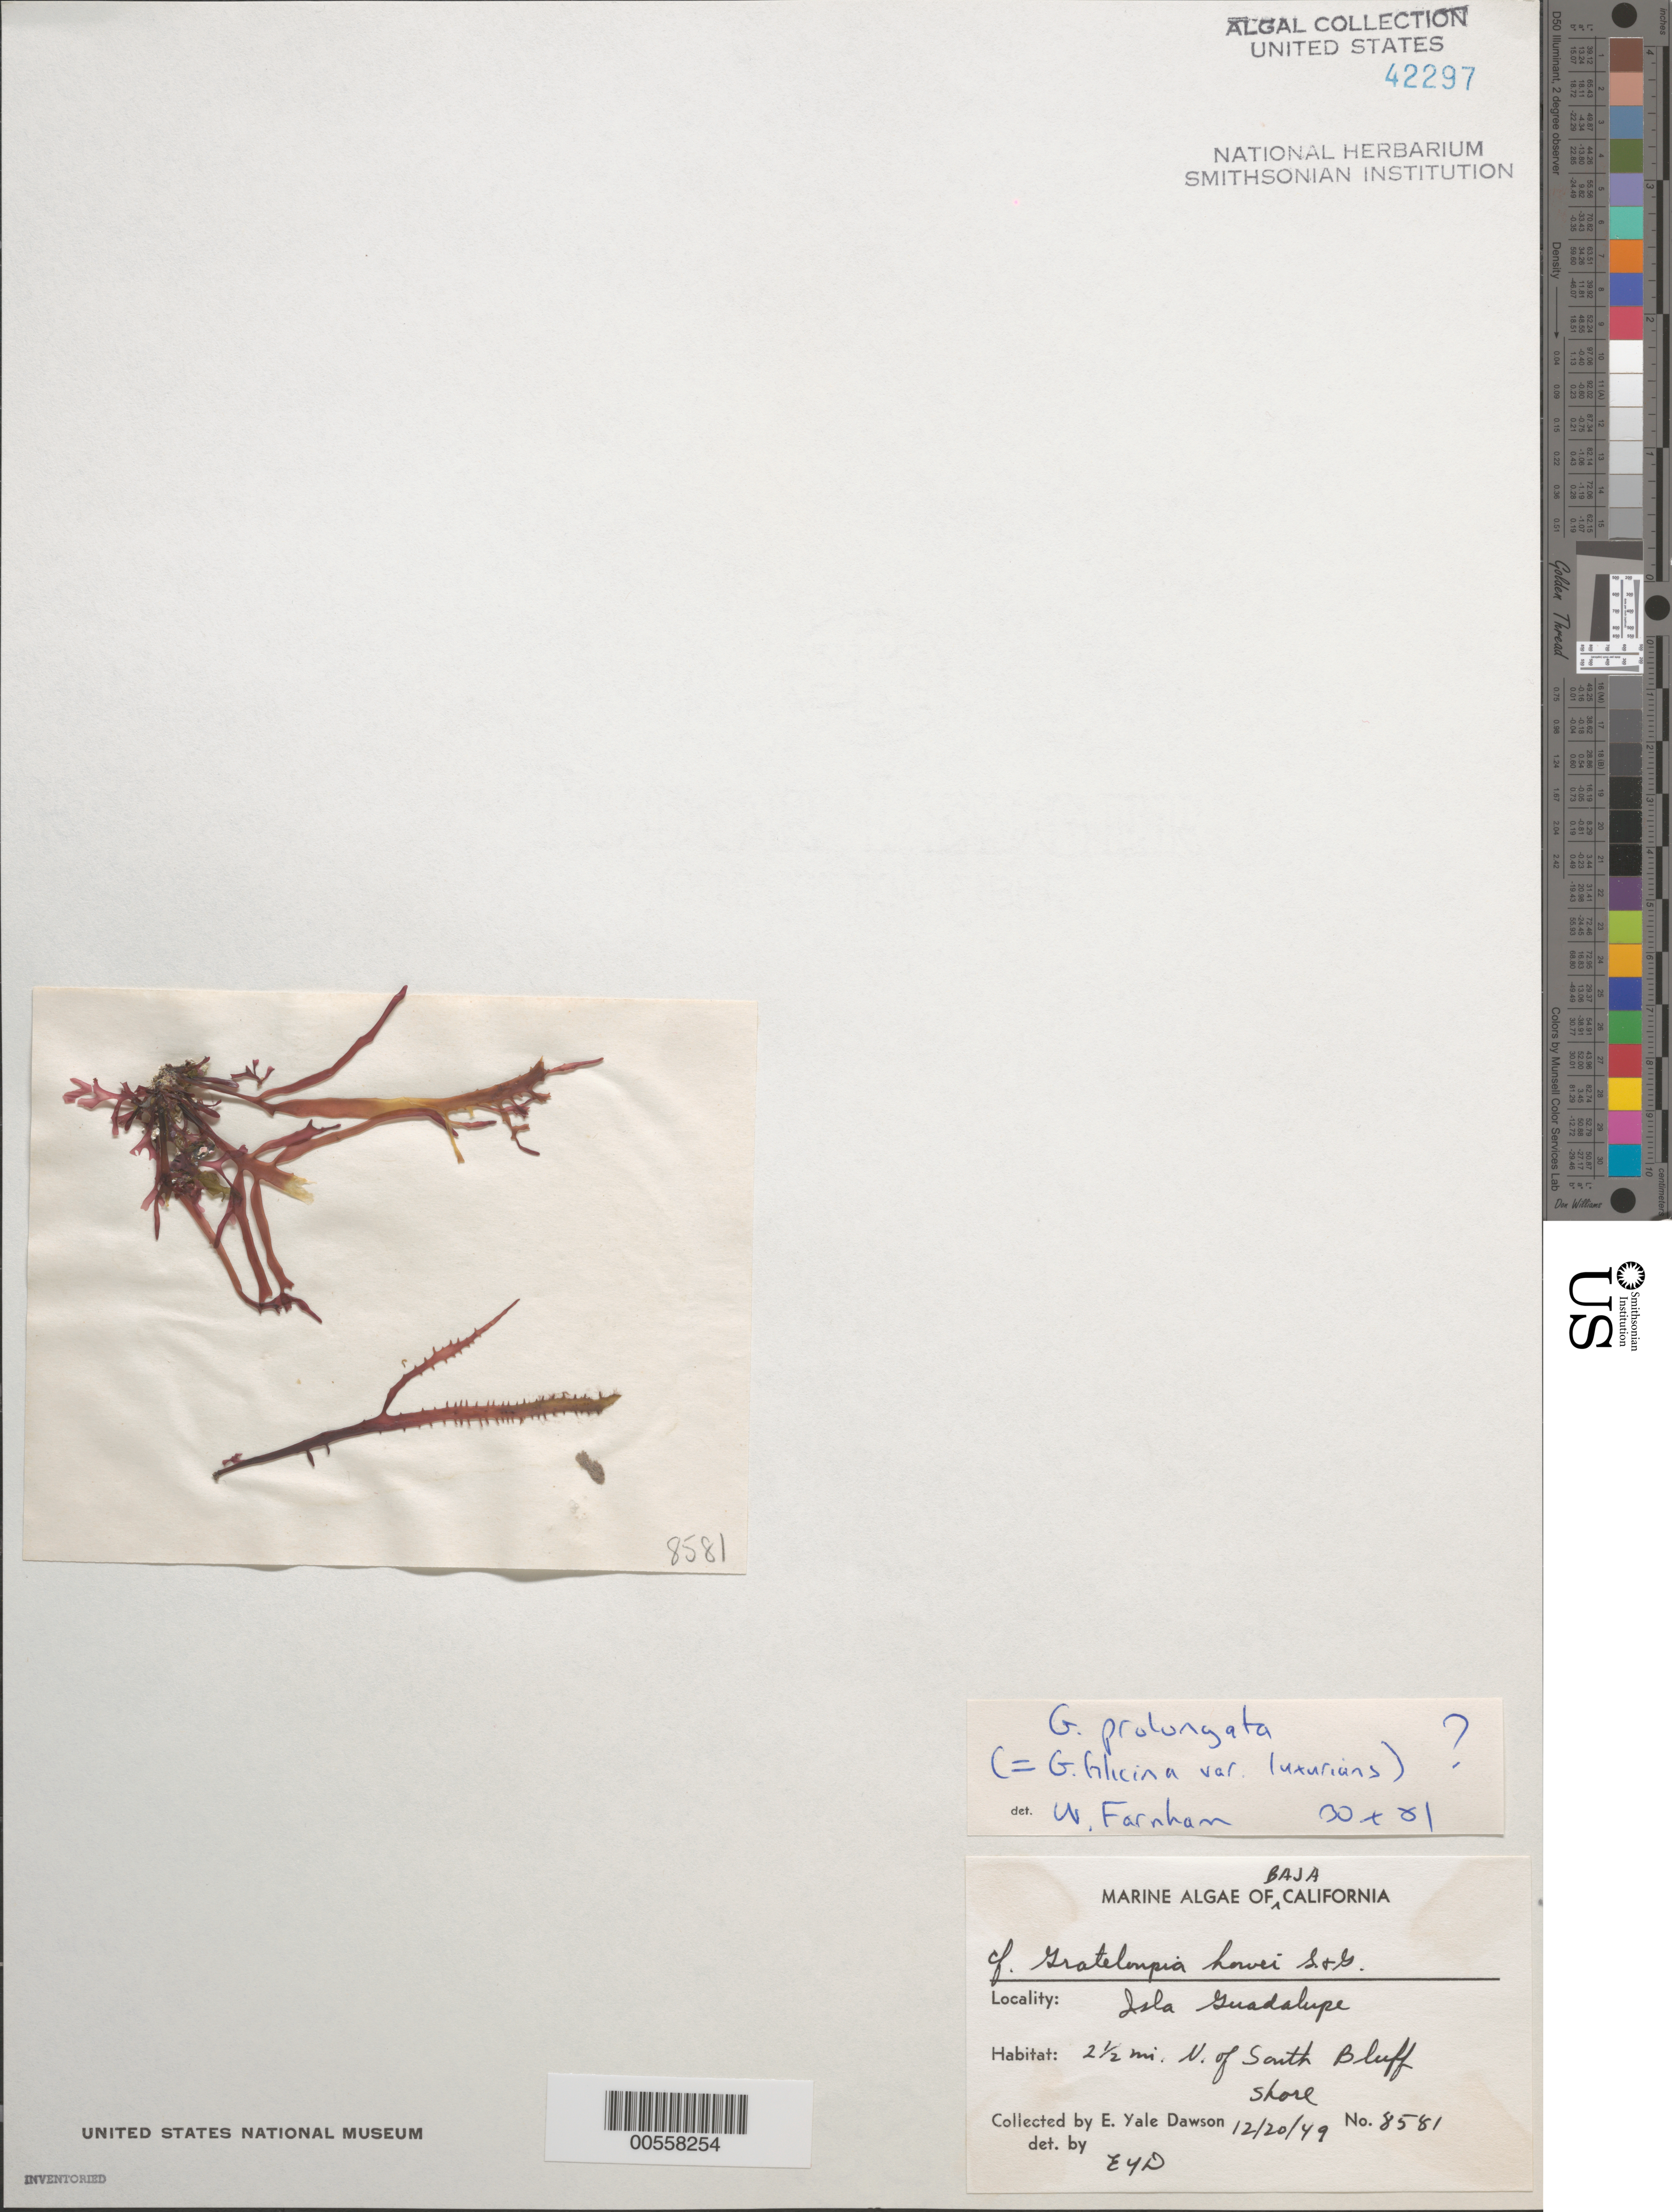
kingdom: Plantae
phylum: Rhodophyta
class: Florideophyceae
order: Halymeniales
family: Halymeniaceae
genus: Grateloupia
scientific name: Grateloupia prolongata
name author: J. Agardh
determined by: Farnham, W. F.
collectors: E. Y. Dawson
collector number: EYD 8581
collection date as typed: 20 Dec 1949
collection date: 1949-12-20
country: Mexico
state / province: Baja California Norte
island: Isla Guadalupe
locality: North of South Bluff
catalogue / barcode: US 42297